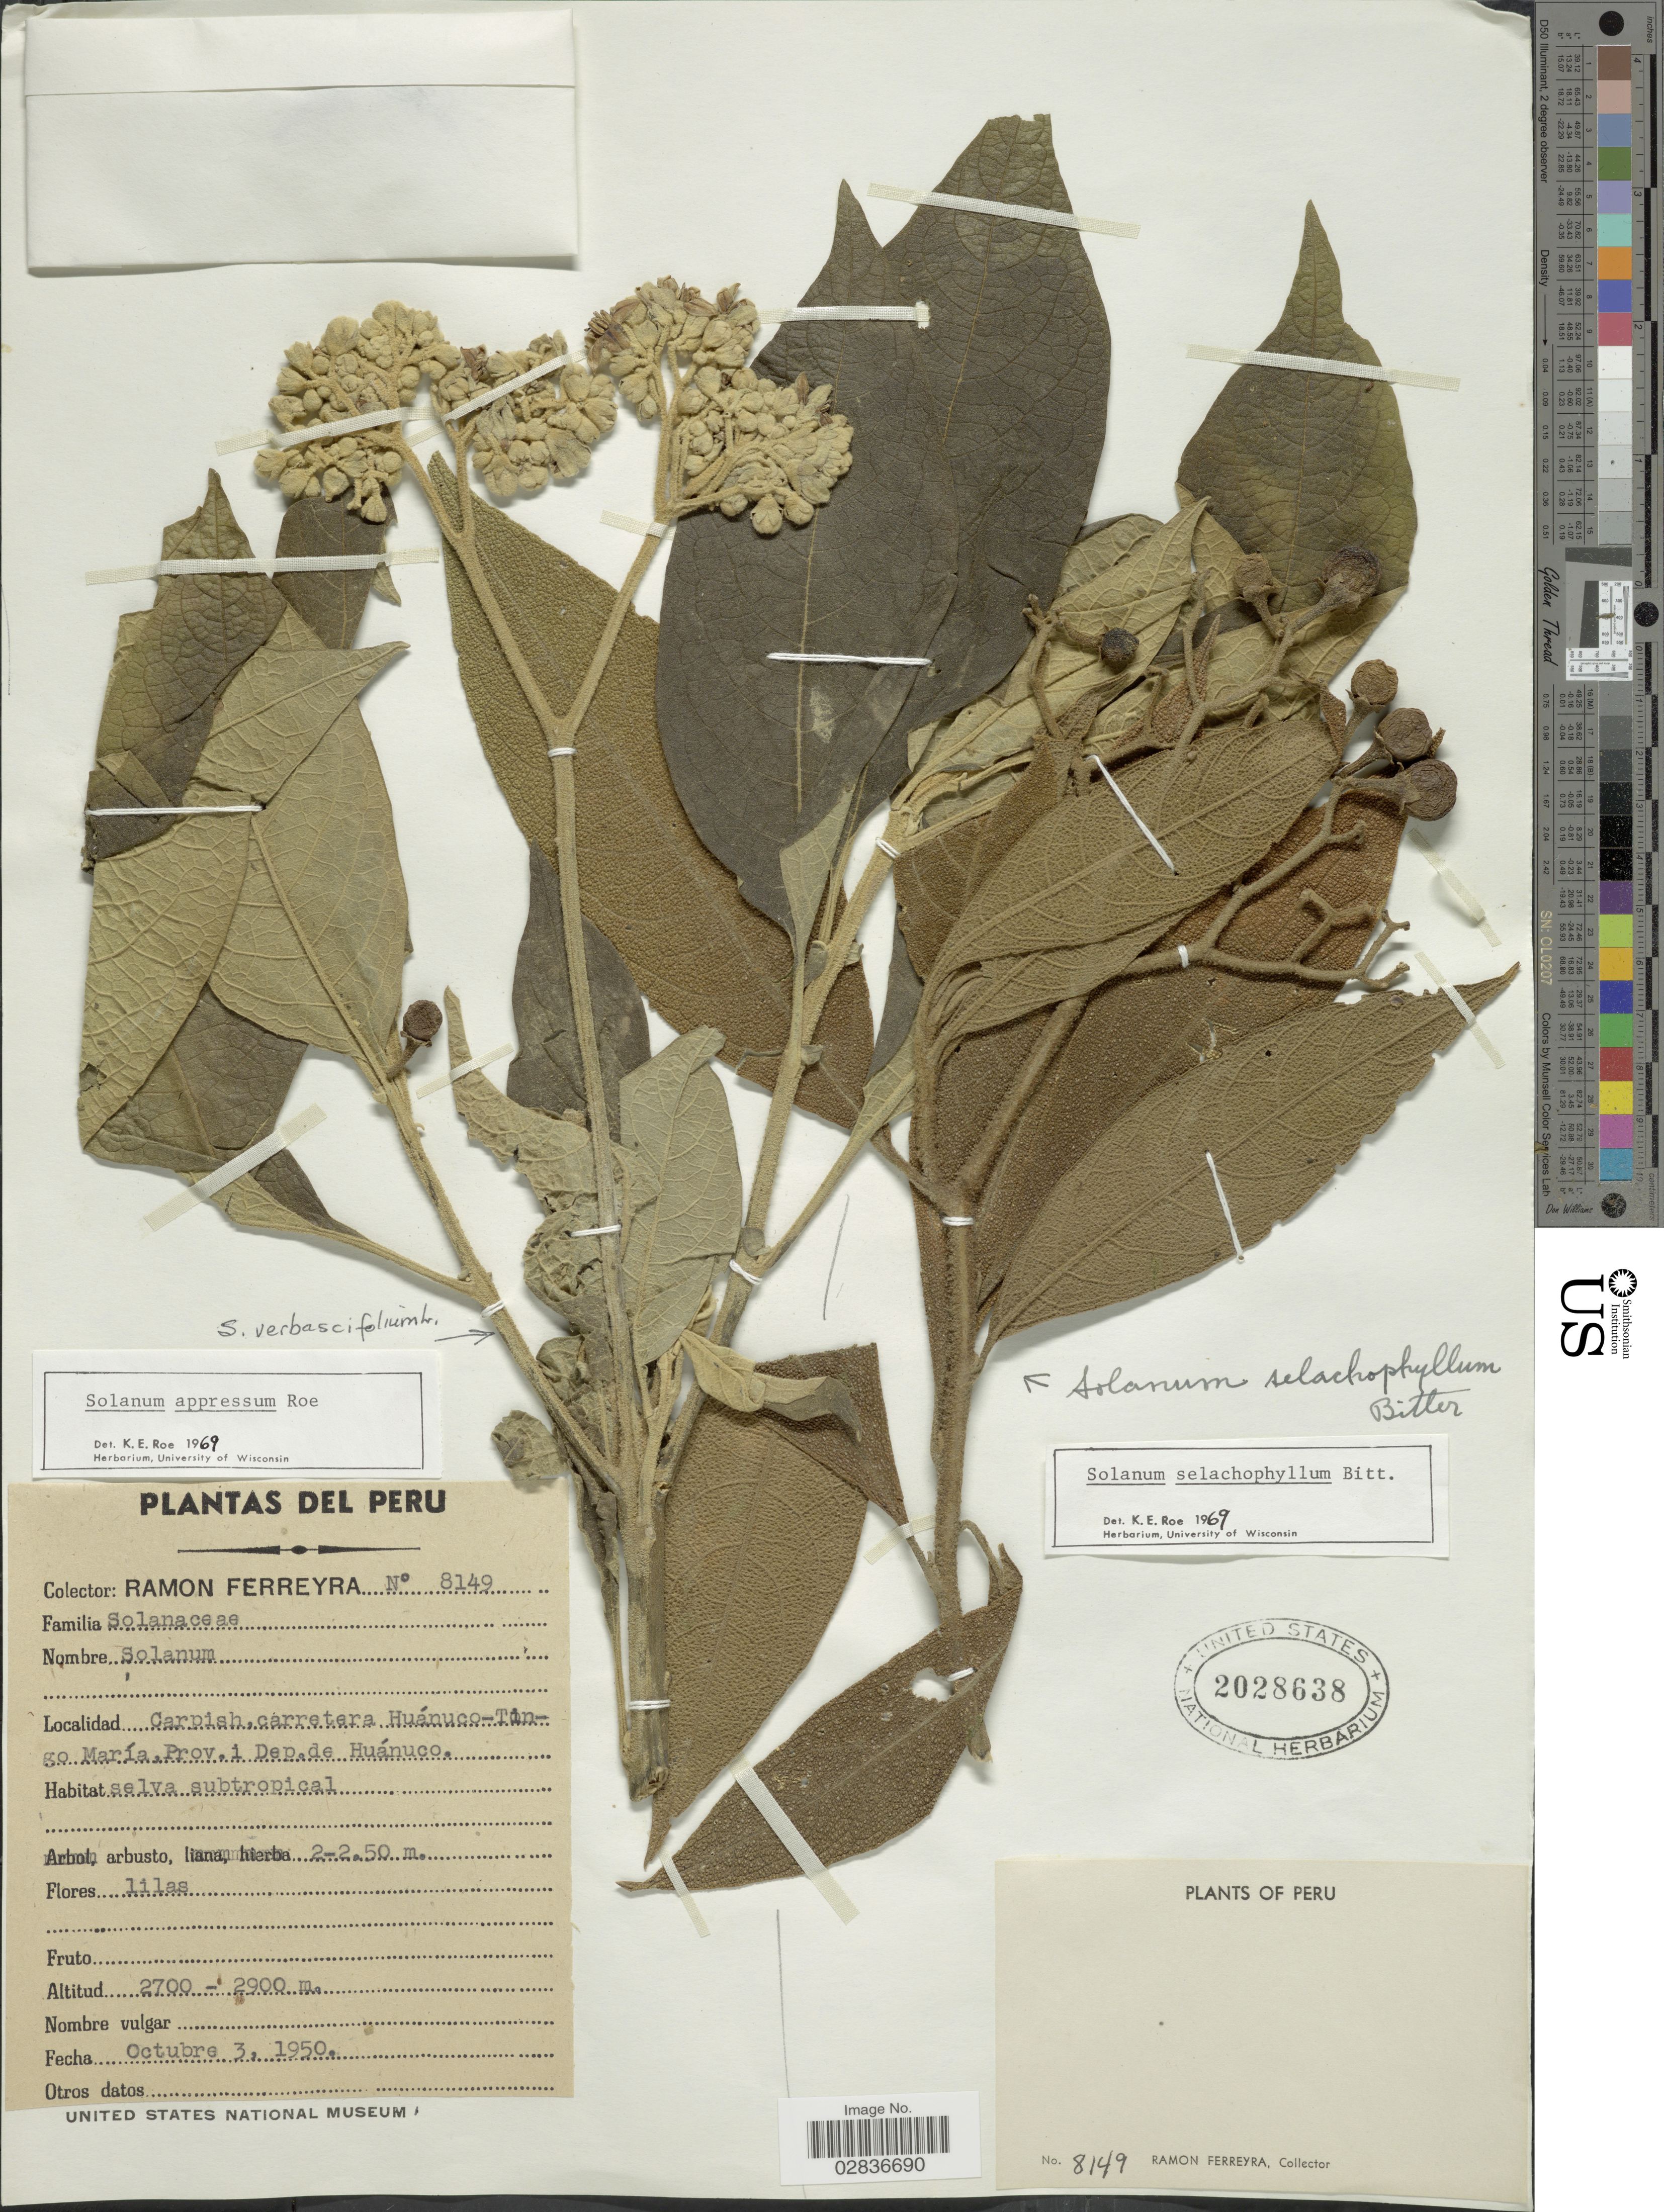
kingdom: Plantae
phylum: Tracheophyta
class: Magnoliopsida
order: Solanales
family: Solanaceae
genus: Solanum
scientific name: Solanum selachophyllum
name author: Bitter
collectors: R. A. Ferreyra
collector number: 8149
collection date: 1950-10-03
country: Peru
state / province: Huánuco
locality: Carpish, carretera Huánuco-Tingo María. Prov. i Dep. de Huánuco.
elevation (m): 2700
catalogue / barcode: US 2028638